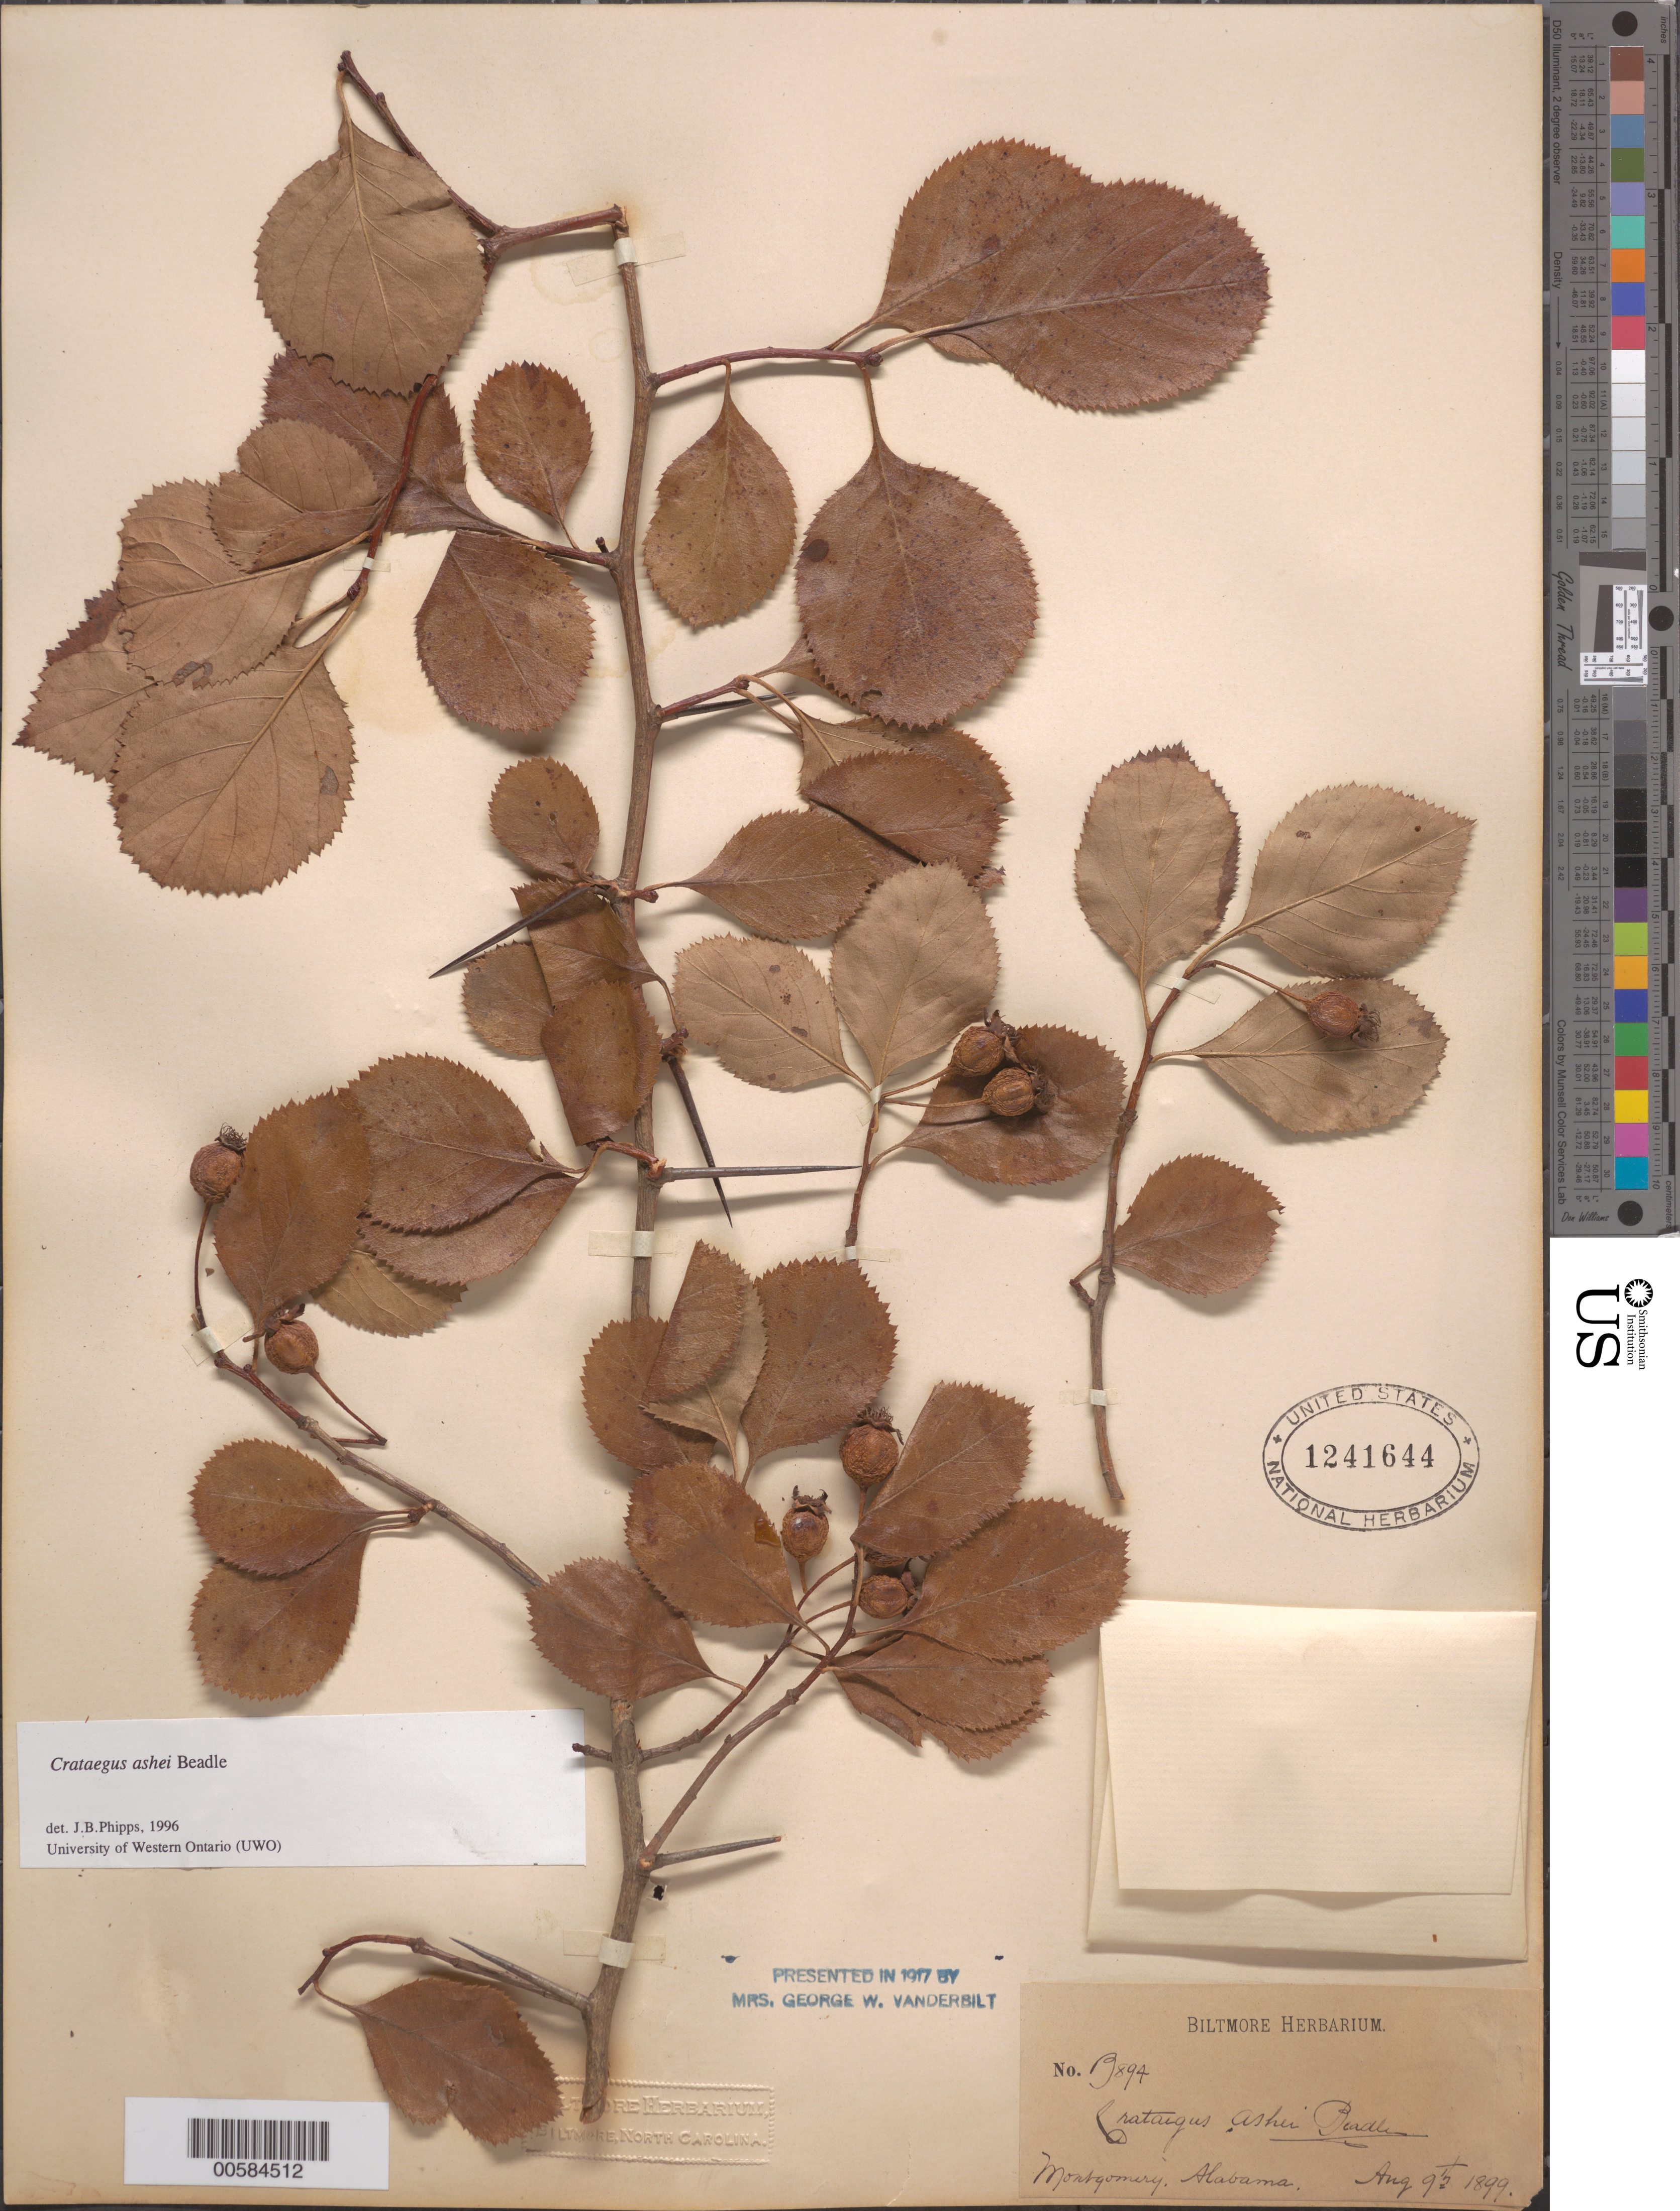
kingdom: Plantae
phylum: Tracheophyta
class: Magnoliopsida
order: Rosales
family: Rosaceae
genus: Crataegus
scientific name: Crataegus ashei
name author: Beadle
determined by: Phipps, James B., (UWO), University of Western Ontario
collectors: ex herb. Biltmore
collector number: B894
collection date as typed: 09 Aug 1899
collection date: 1899-08-09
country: United States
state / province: Alabama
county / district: Montgomery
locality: Montgomery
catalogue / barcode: US 1241644